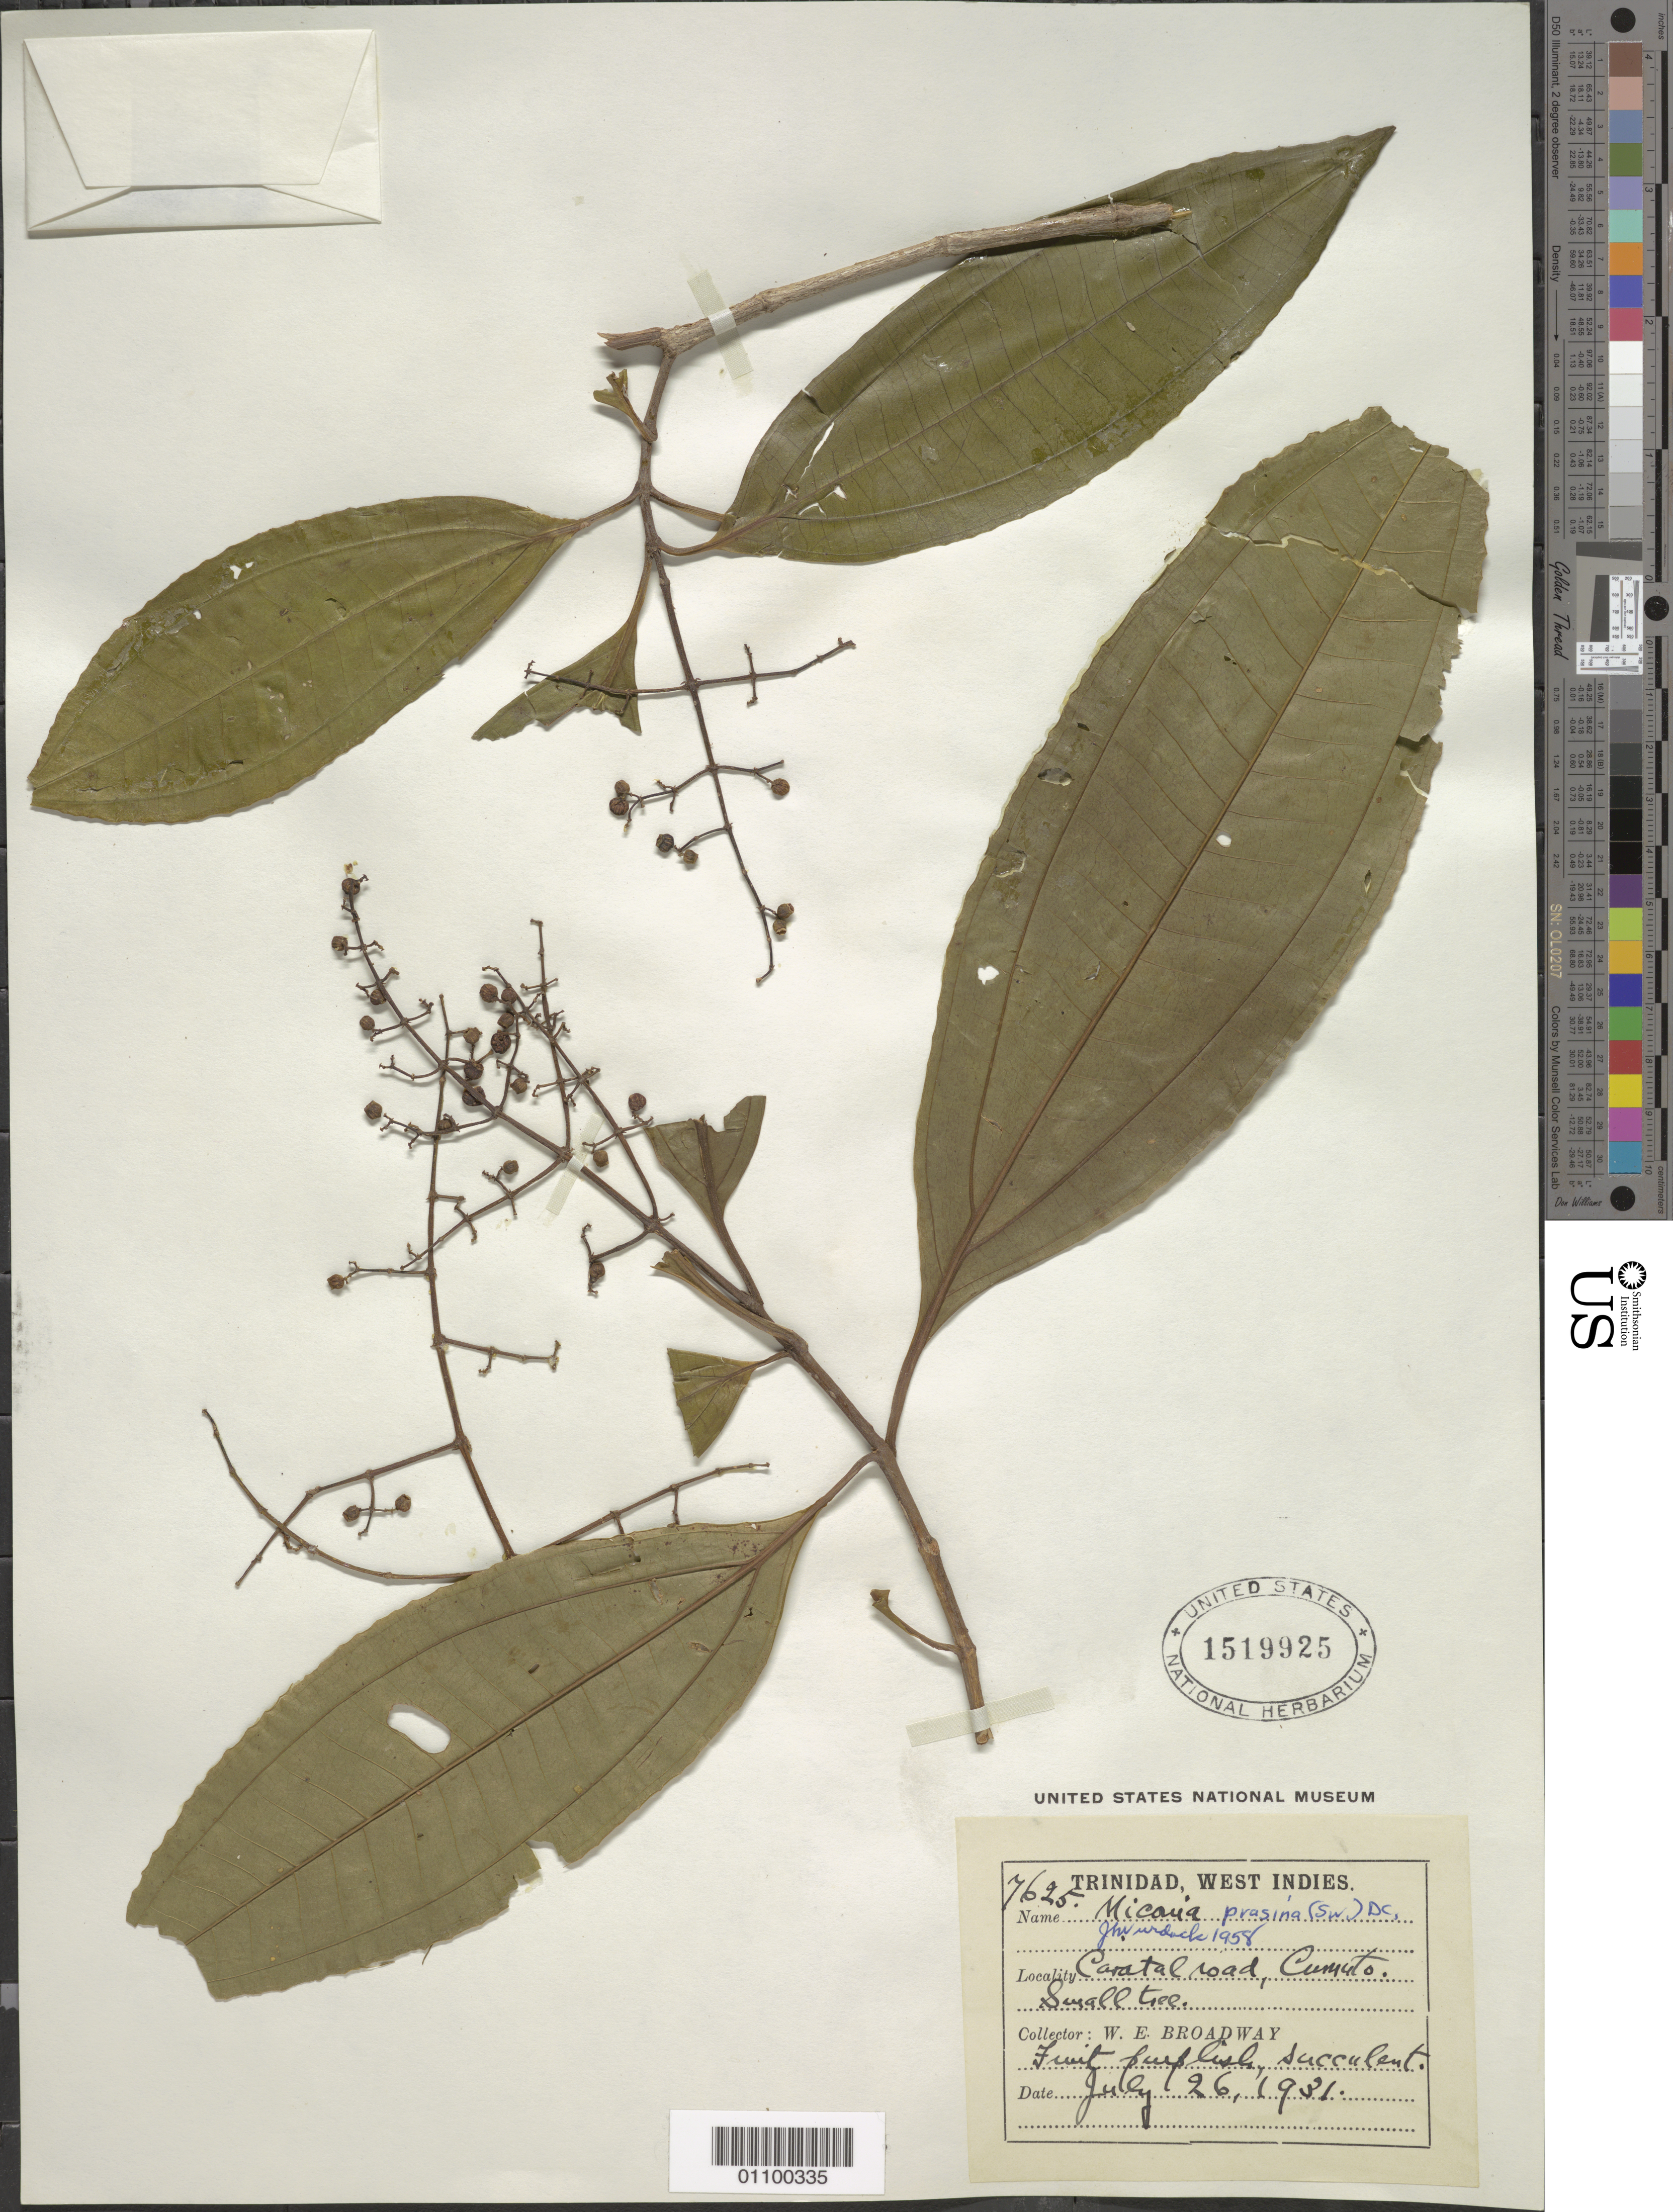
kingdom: Plantae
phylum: Tracheophyta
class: Magnoliopsida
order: Myrtales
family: Melastomataceae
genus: Miconia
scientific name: Miconia prasina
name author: (Sw.) DC.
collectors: W. E. Broadway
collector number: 7625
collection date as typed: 26 Jul 1931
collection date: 1931-07-26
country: Trinidad and Tobago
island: Trinidad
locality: Caratal road, Cumuto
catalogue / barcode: US 1519925